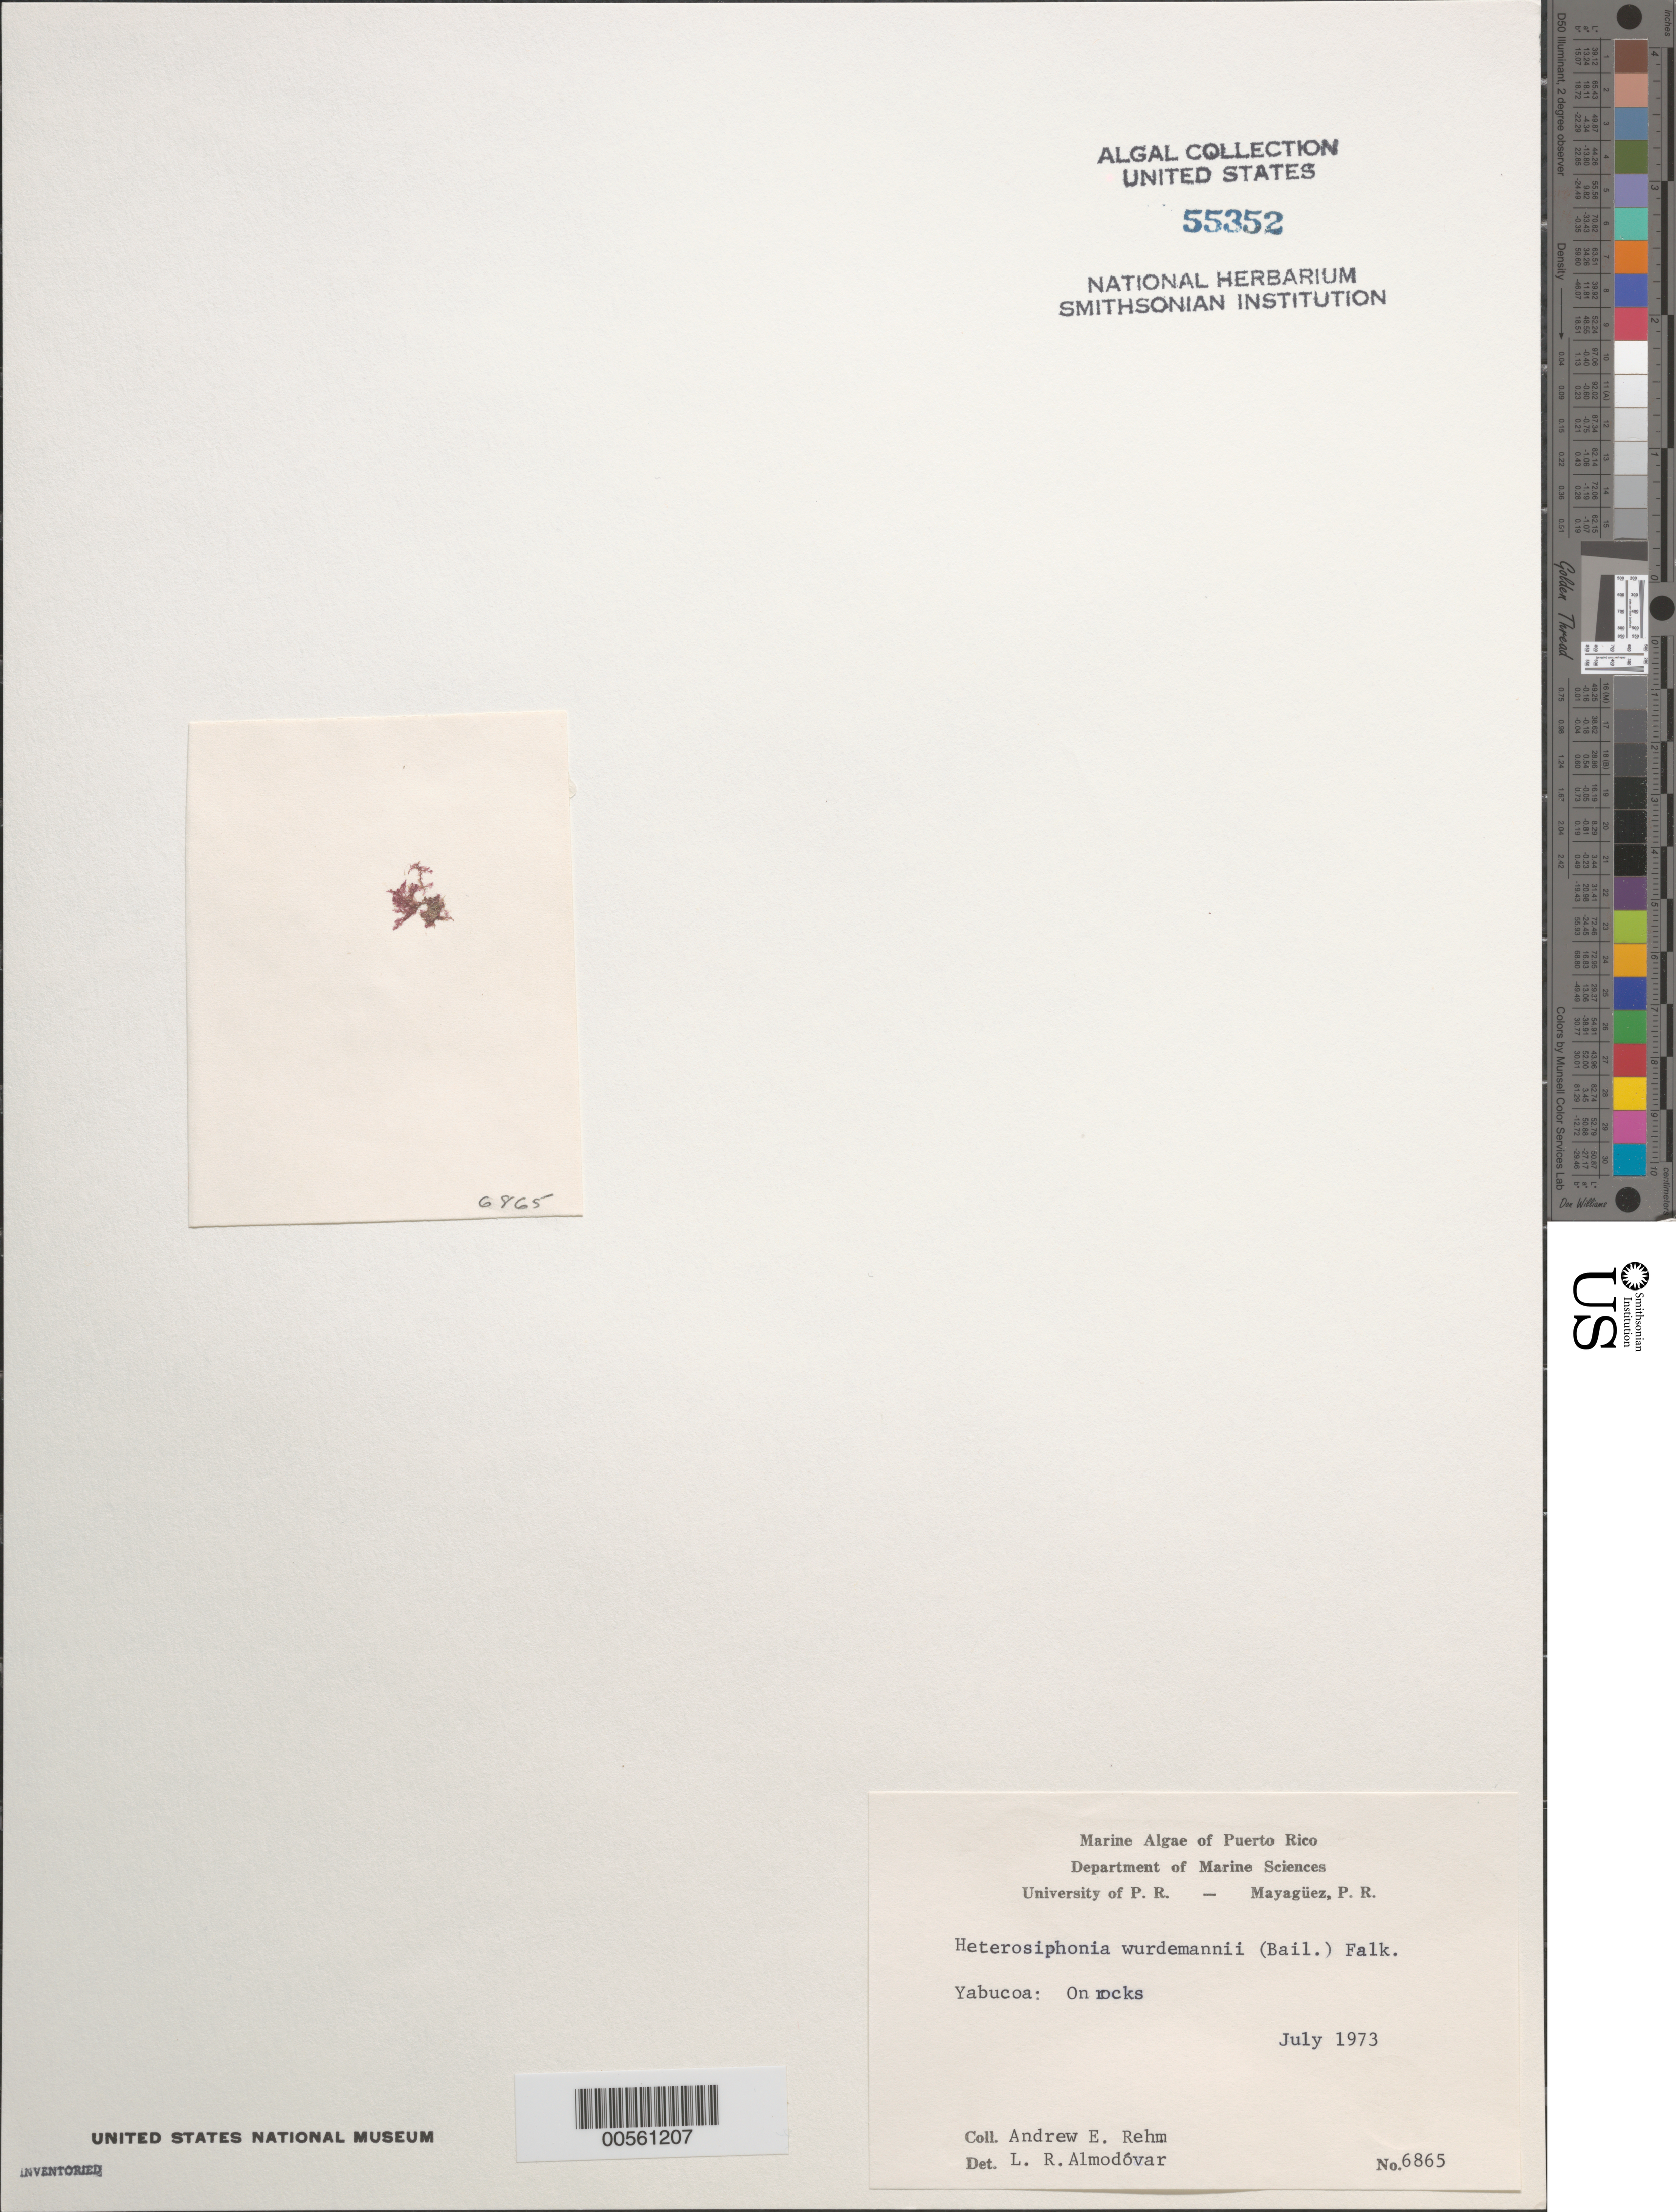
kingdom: Plantae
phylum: Rhodophyta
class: Florideophyceae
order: Ceramiales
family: Dasyaceae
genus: Heterosiphonia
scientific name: Heterosiphonia crispella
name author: (C. Agardh) M.J. Wynne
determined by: Algae name updating Project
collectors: A. Rehm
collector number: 6865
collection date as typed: Jul 1973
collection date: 1973-07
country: Puerto Rico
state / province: Yabucoa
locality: Yabucoa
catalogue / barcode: US 55352